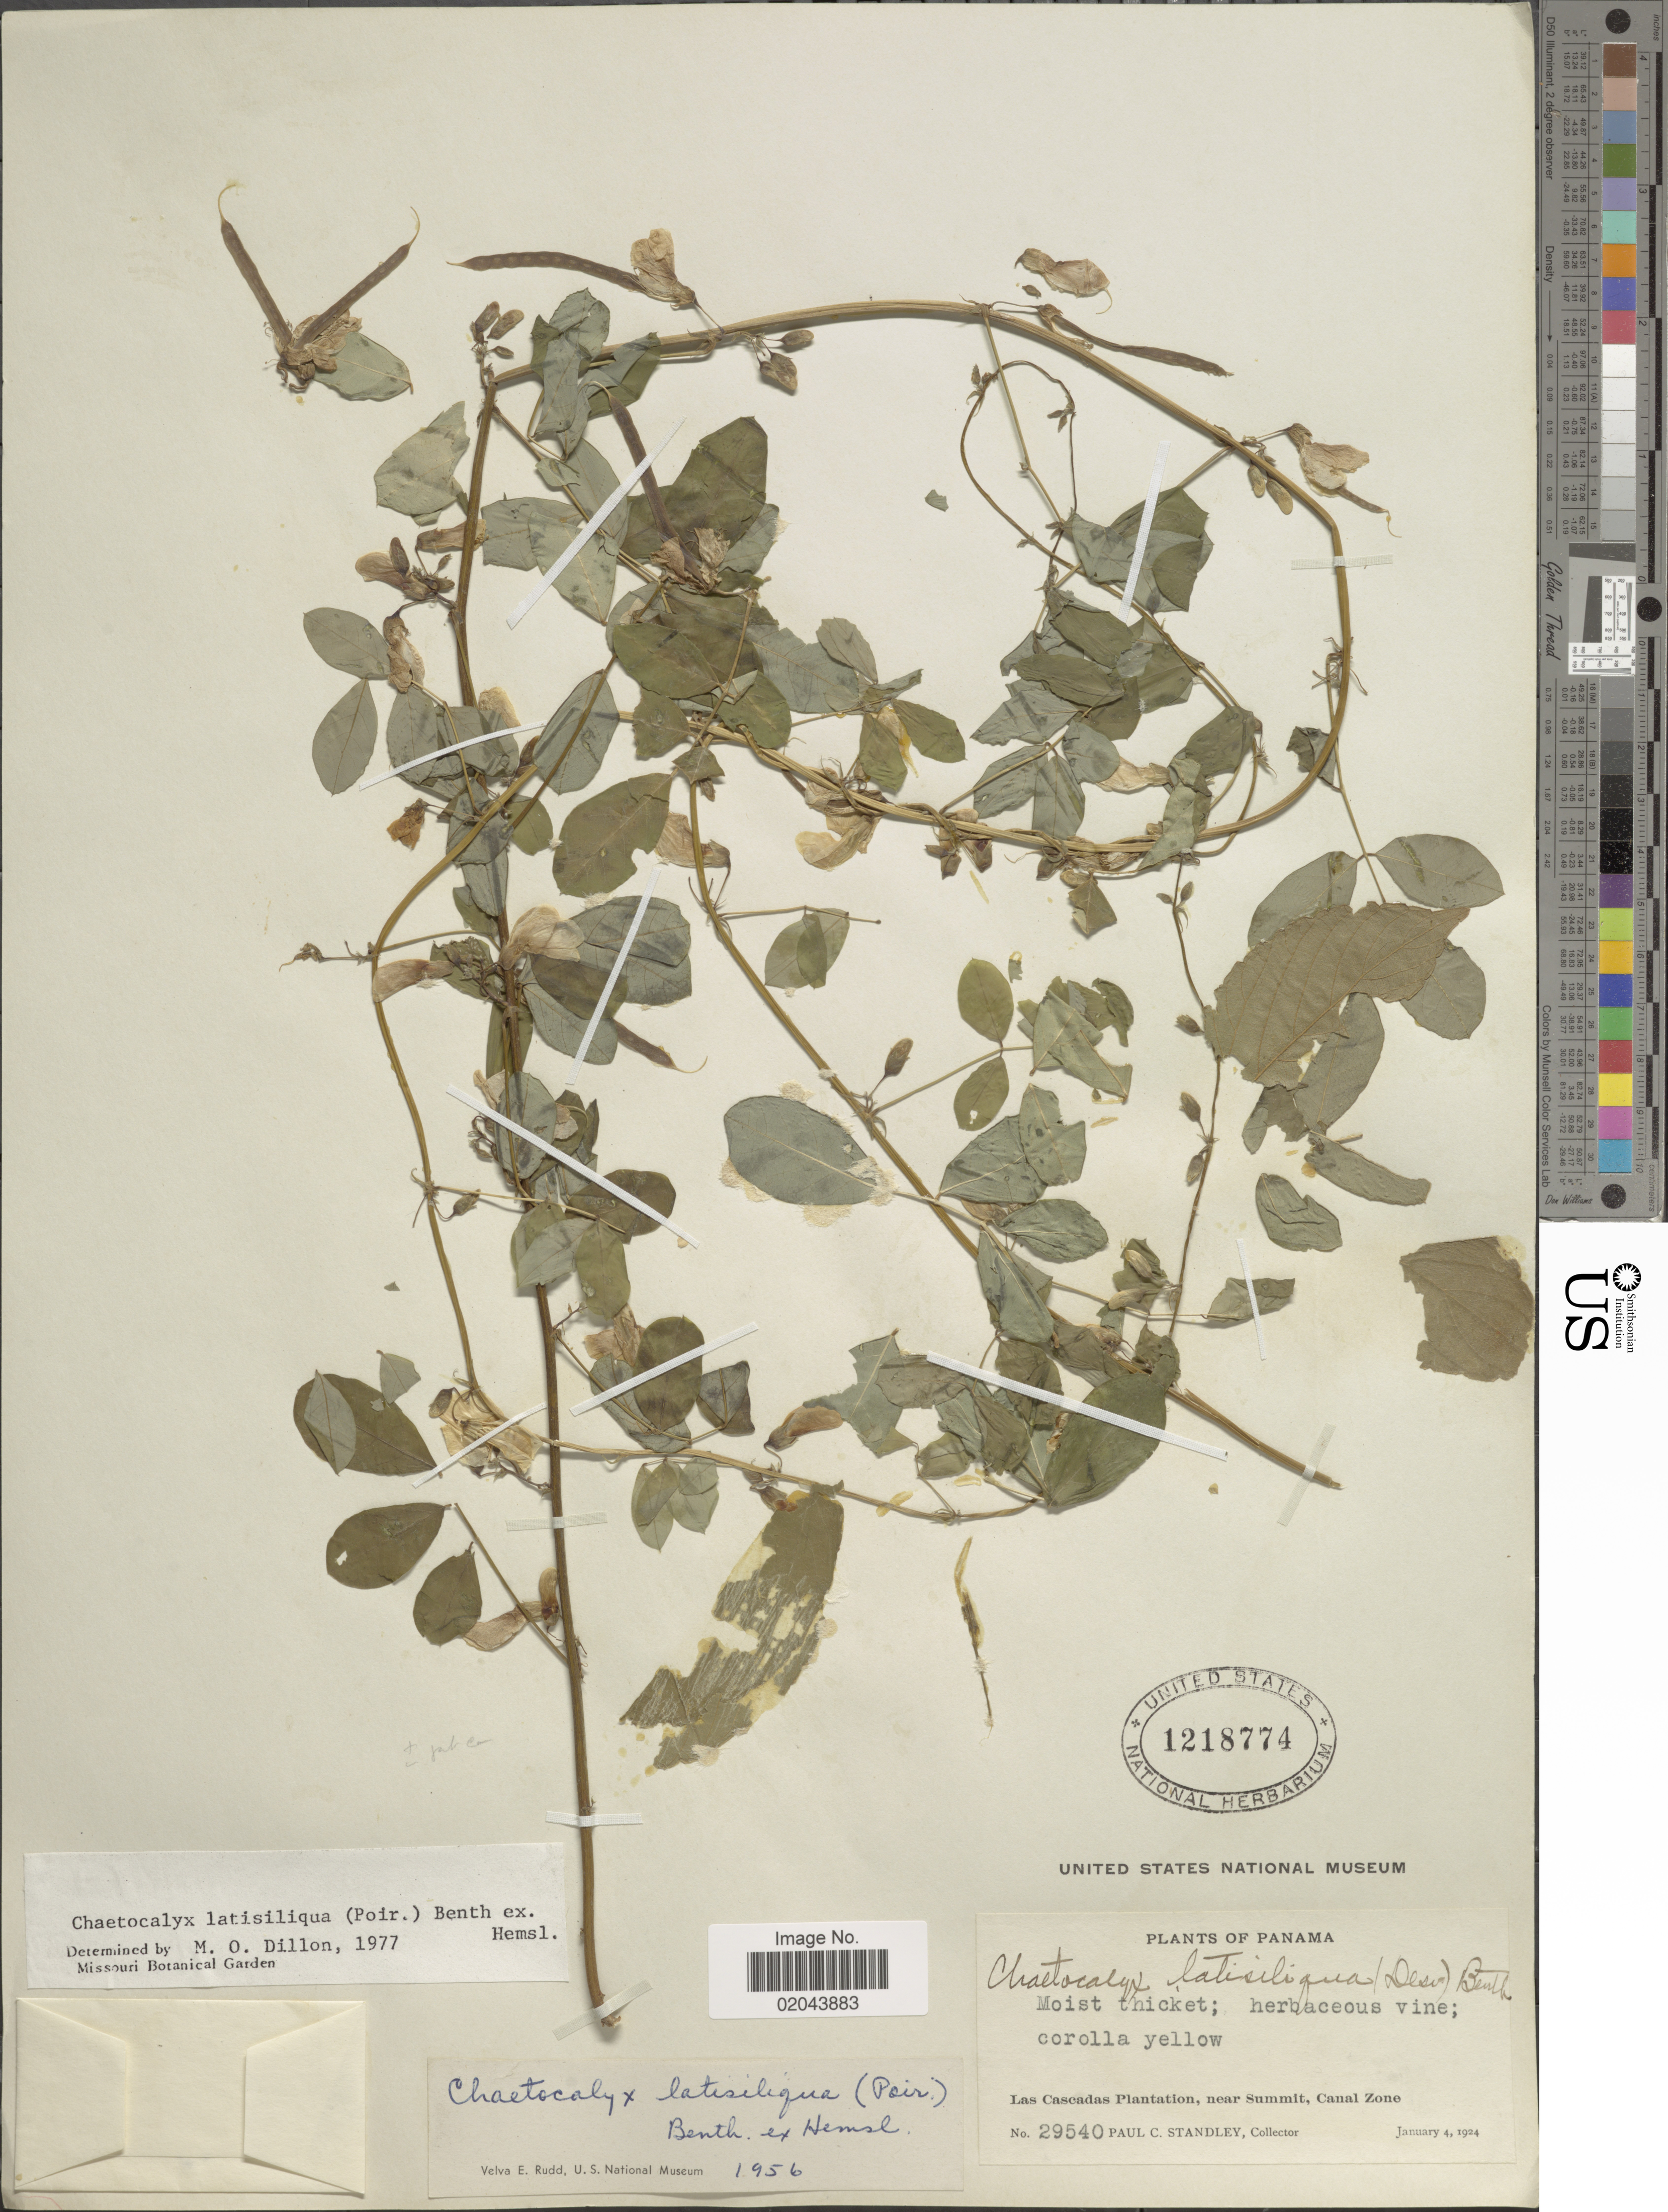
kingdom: Plantae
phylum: Tracheophyta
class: Magnoliopsida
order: Fabales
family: Fabaceae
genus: Chaetocalyx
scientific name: Chaetocalyx latisiliqua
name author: (Poir.) Benth. ex Hemsl.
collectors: P. C. Standley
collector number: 29540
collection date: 1924-01-04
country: Panama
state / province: Colón / Panamá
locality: Canal Zone, Las Cascadas Plantation, near Summit.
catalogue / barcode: US 1218774